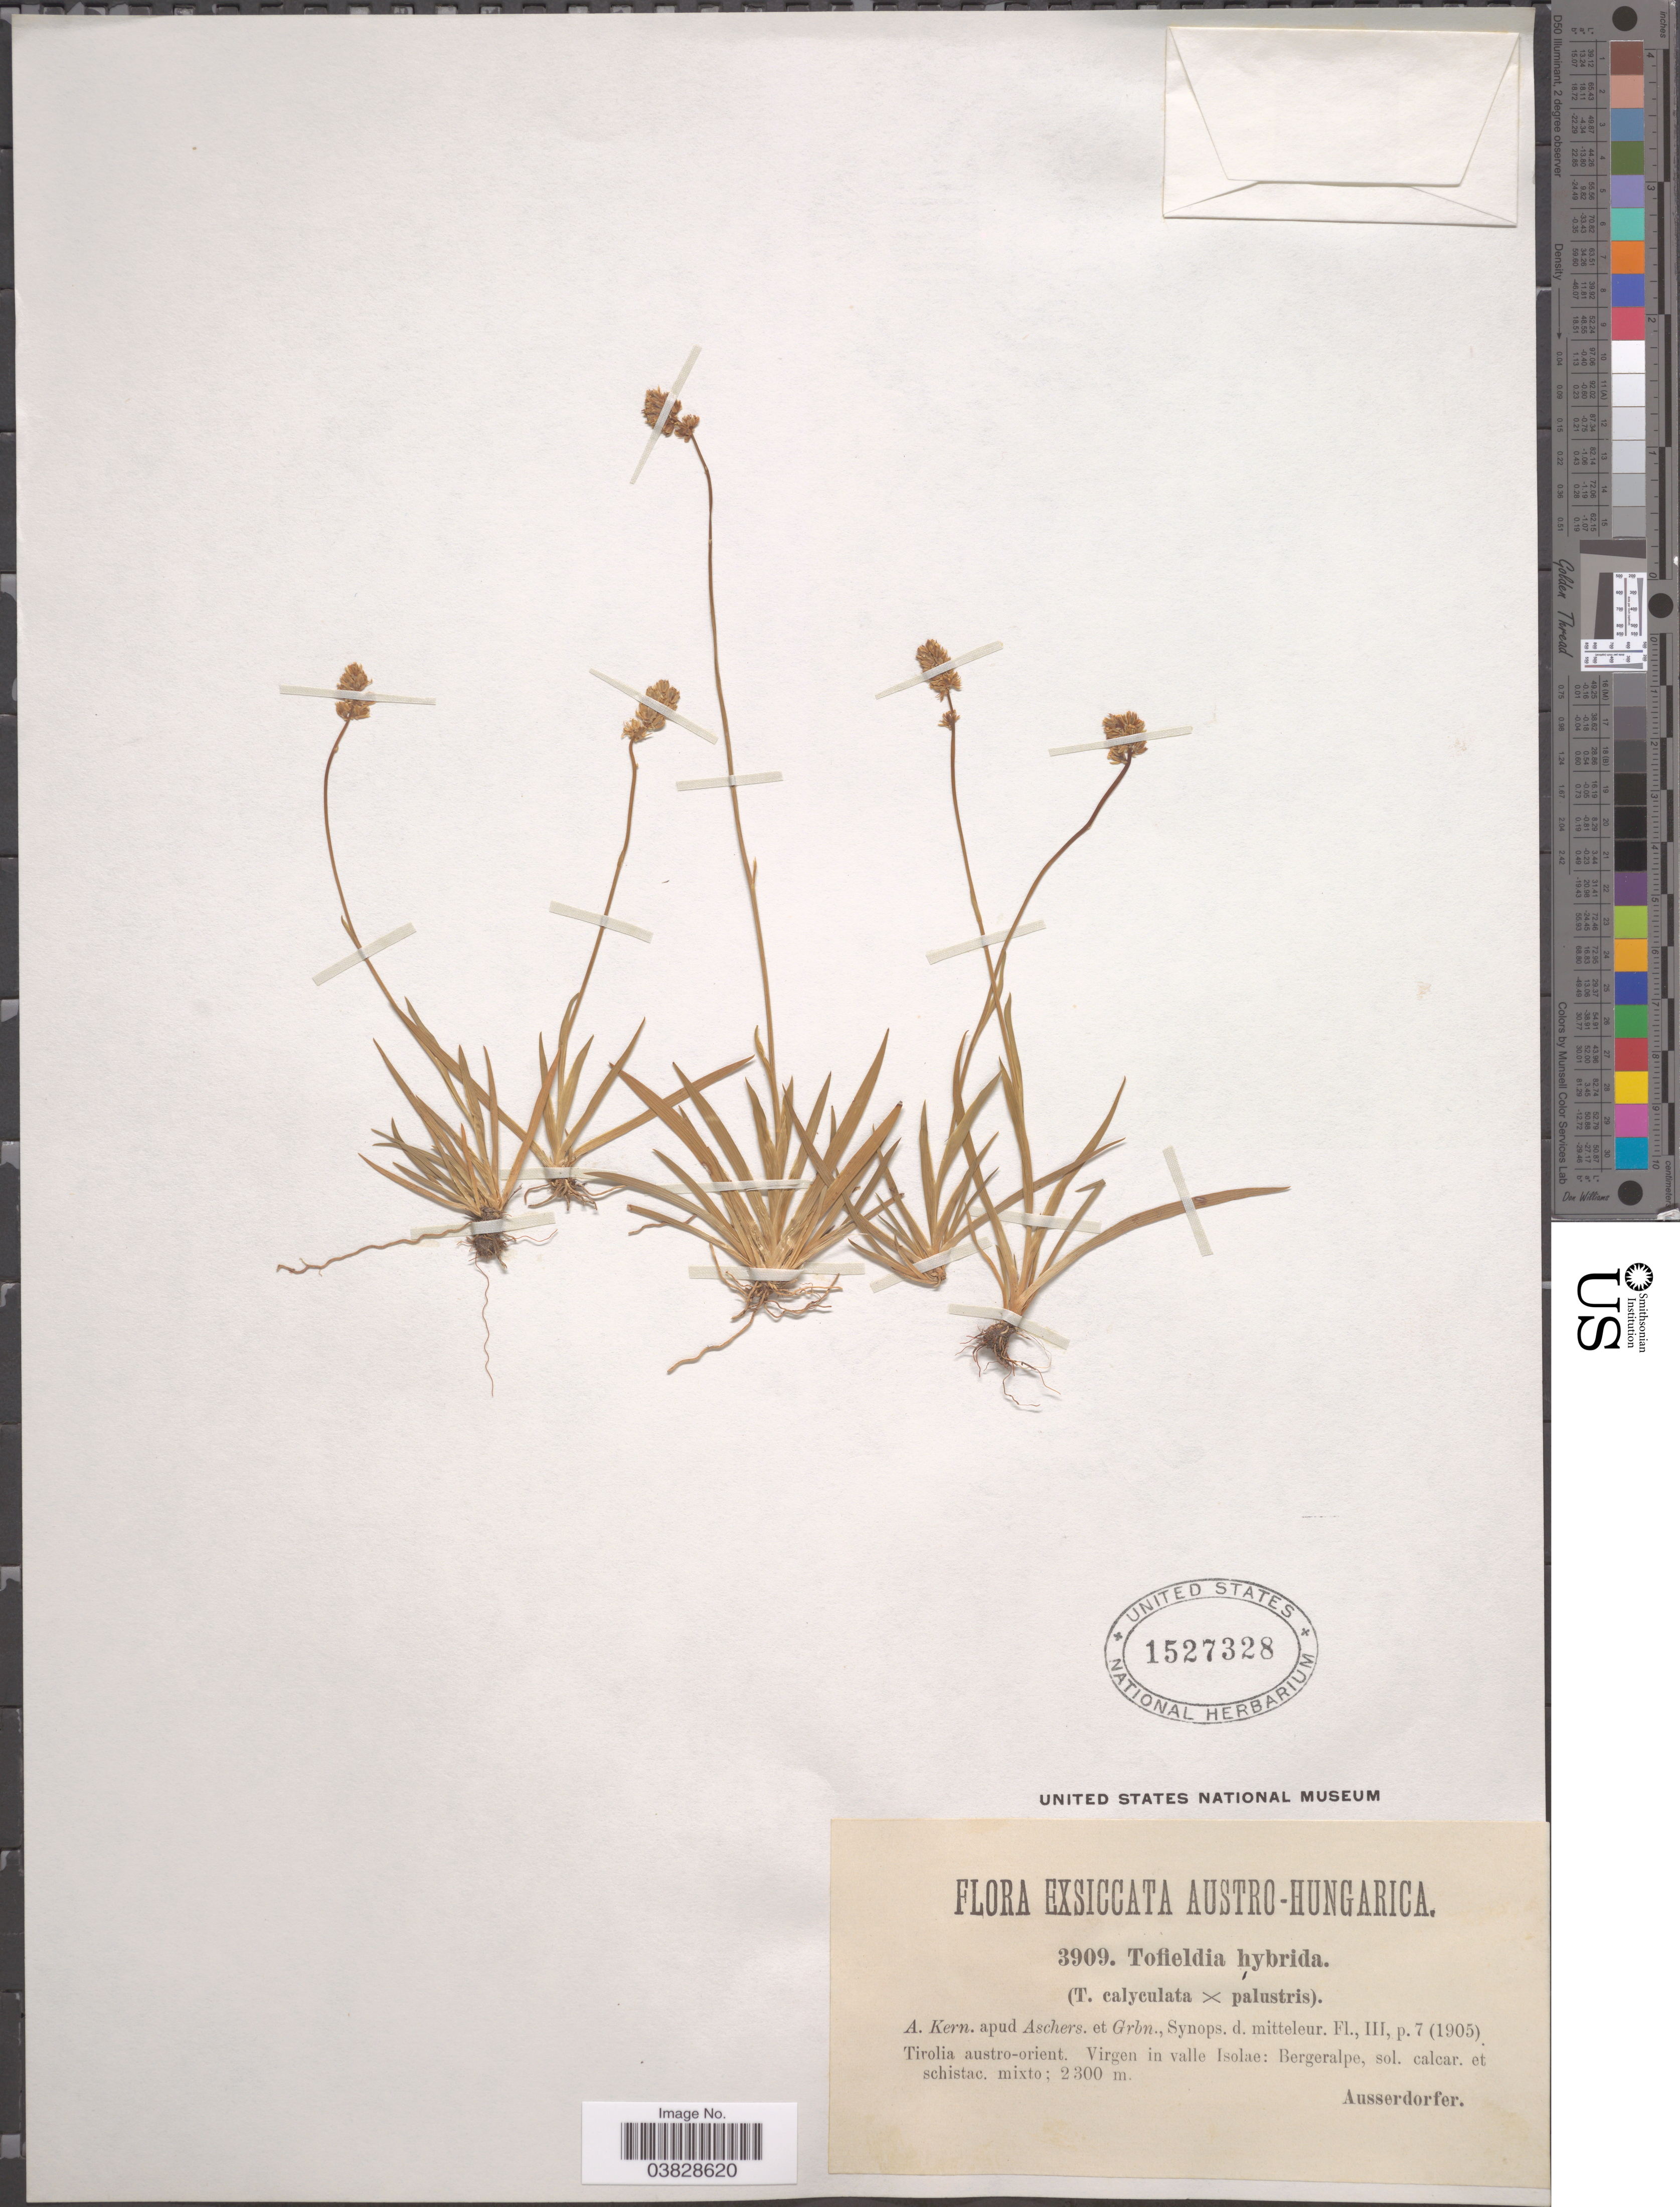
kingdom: Plantae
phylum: Tracheophyta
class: Liliopsida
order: Alismatales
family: Tofieldiaceae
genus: Tofieldia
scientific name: Tofieldia x hybrida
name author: A. Kern. ex Asch. & Graebn.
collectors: Ausserdorfer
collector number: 3909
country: Austria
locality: Austro-Hungarica. Tirolia austro-orient. Virgen in valle Isolae: Bergeralpe, sol. calcar. et schistac.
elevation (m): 2300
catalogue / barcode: US 1527328